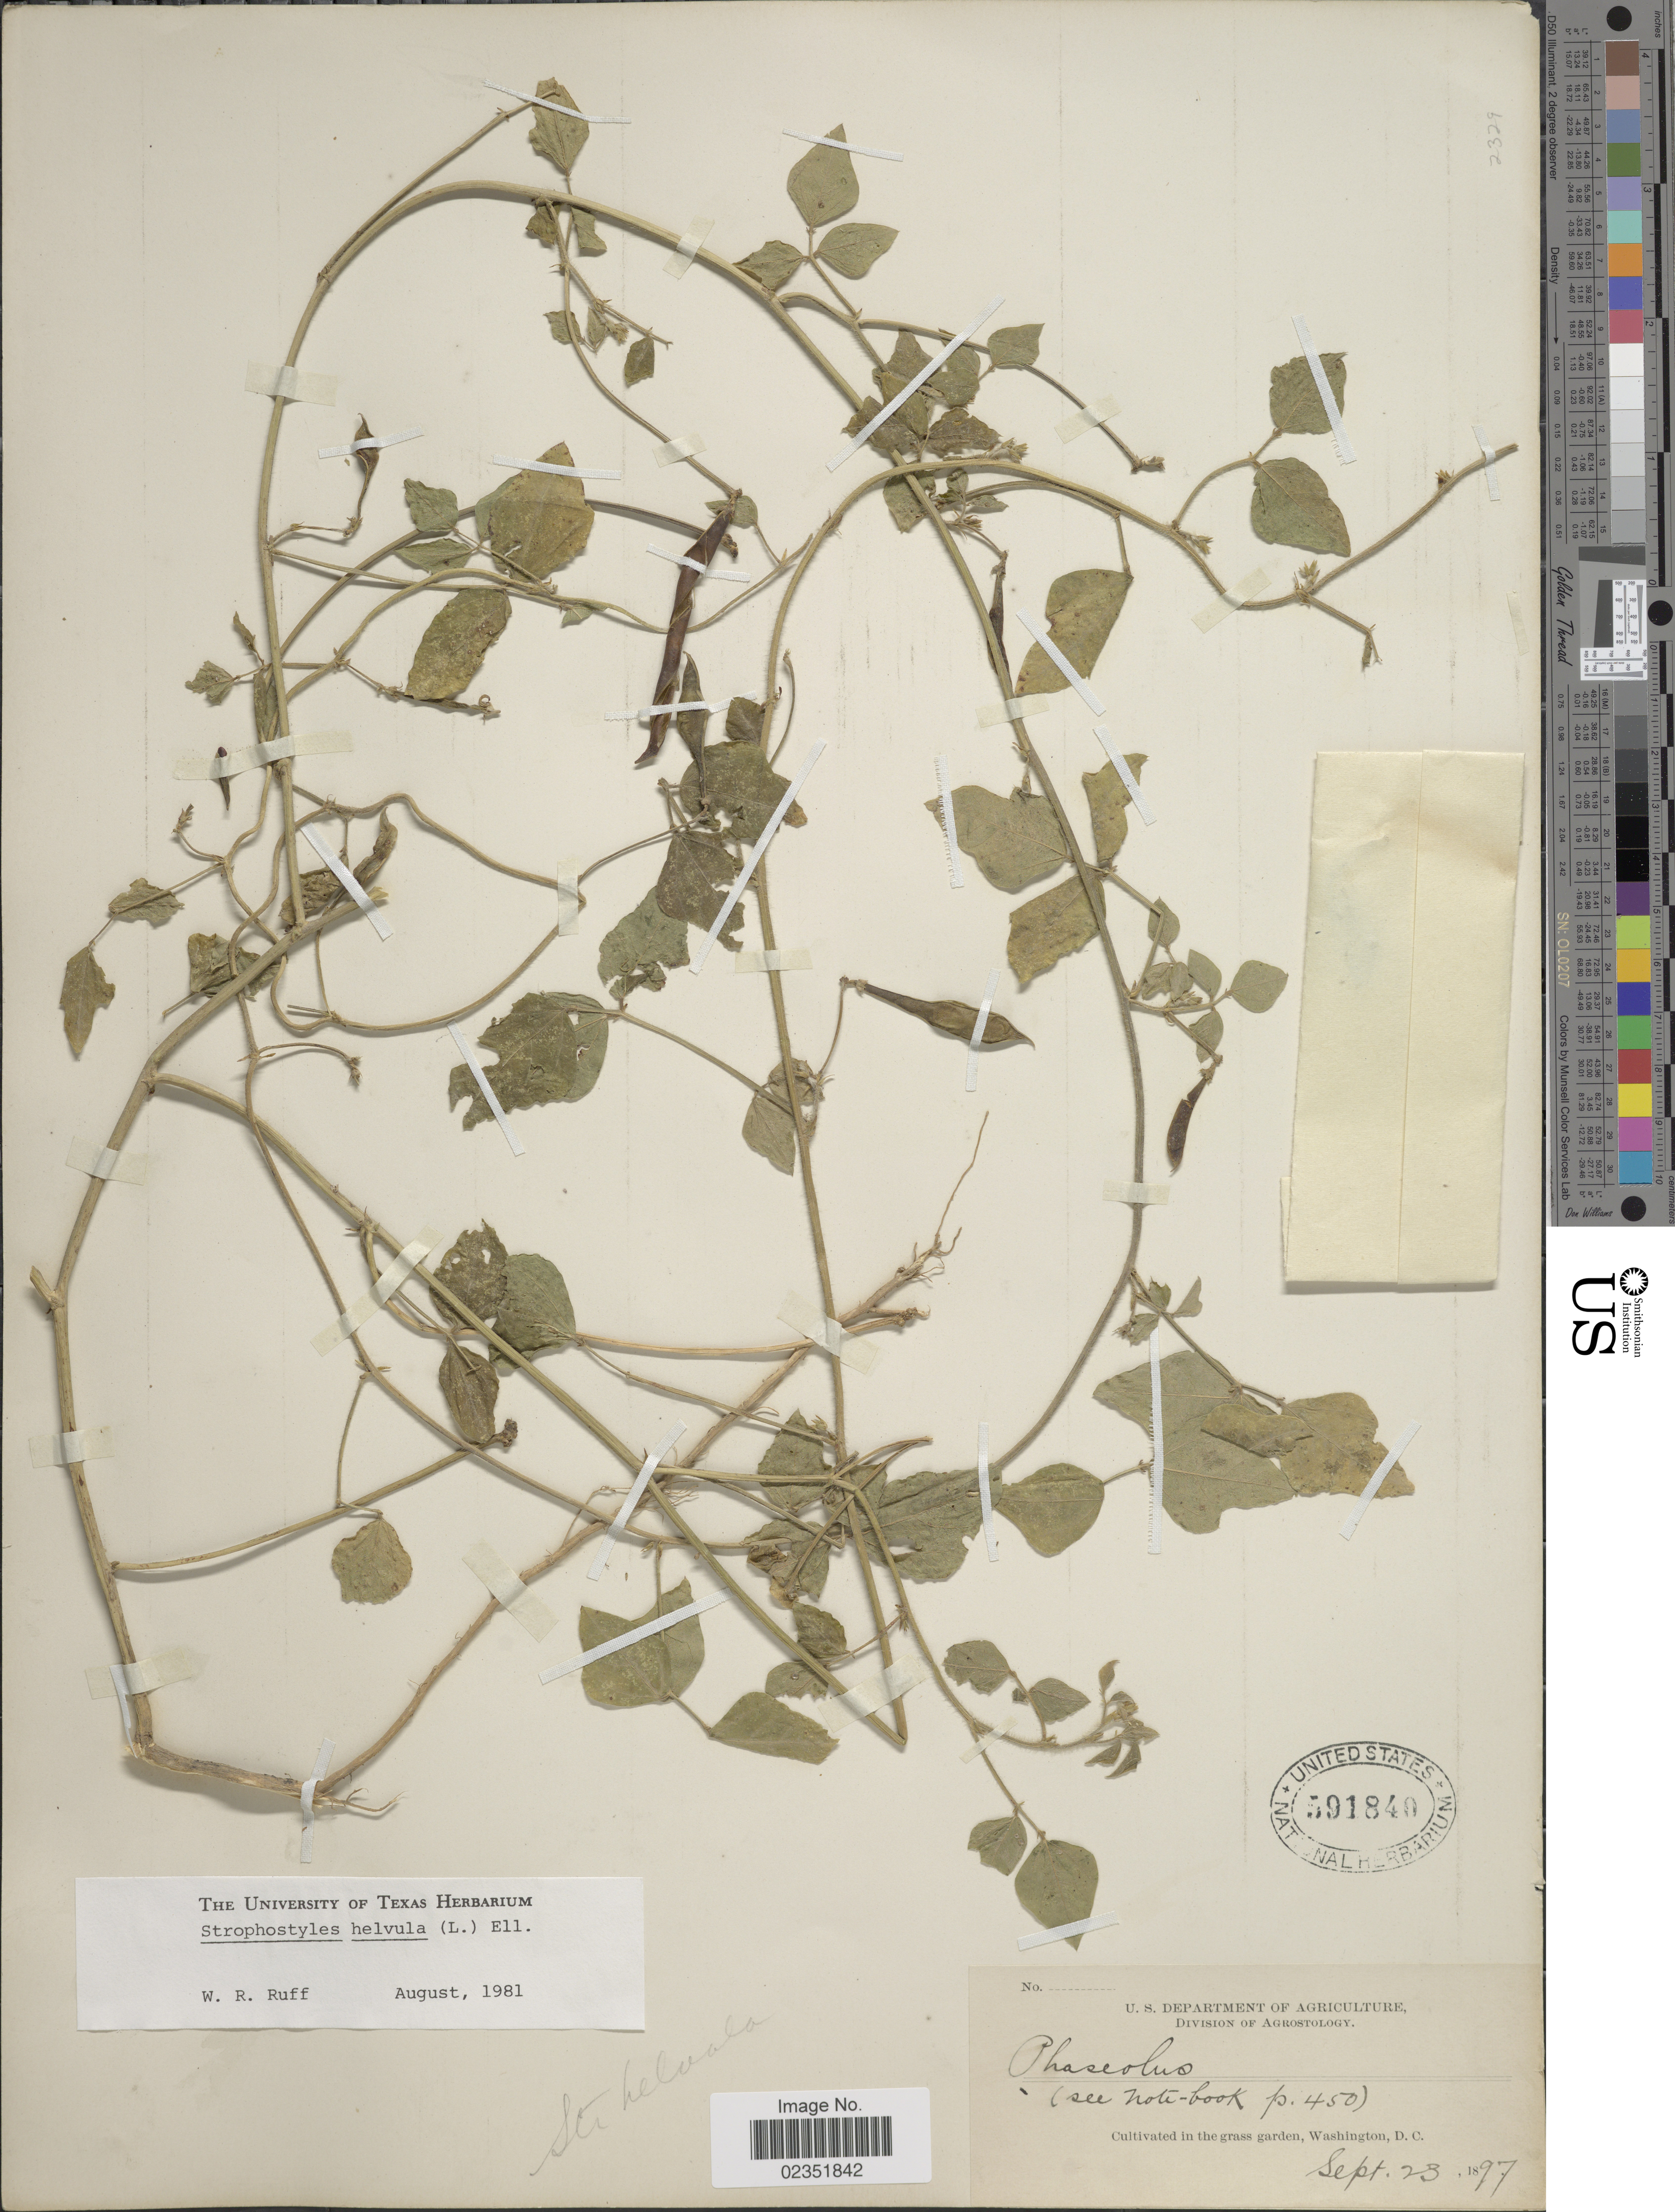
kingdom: Plantae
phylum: Tracheophyta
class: Magnoliopsida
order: Fabales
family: Fabaceae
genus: Strophostyles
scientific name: Strophostyles helvola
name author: (L.) Elliott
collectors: ex herb. U. S. Department of Agriculture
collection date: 1897-09-23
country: United States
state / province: District of Columbia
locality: Cultivated in the grass garden, Washington, D.C.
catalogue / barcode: US 591840